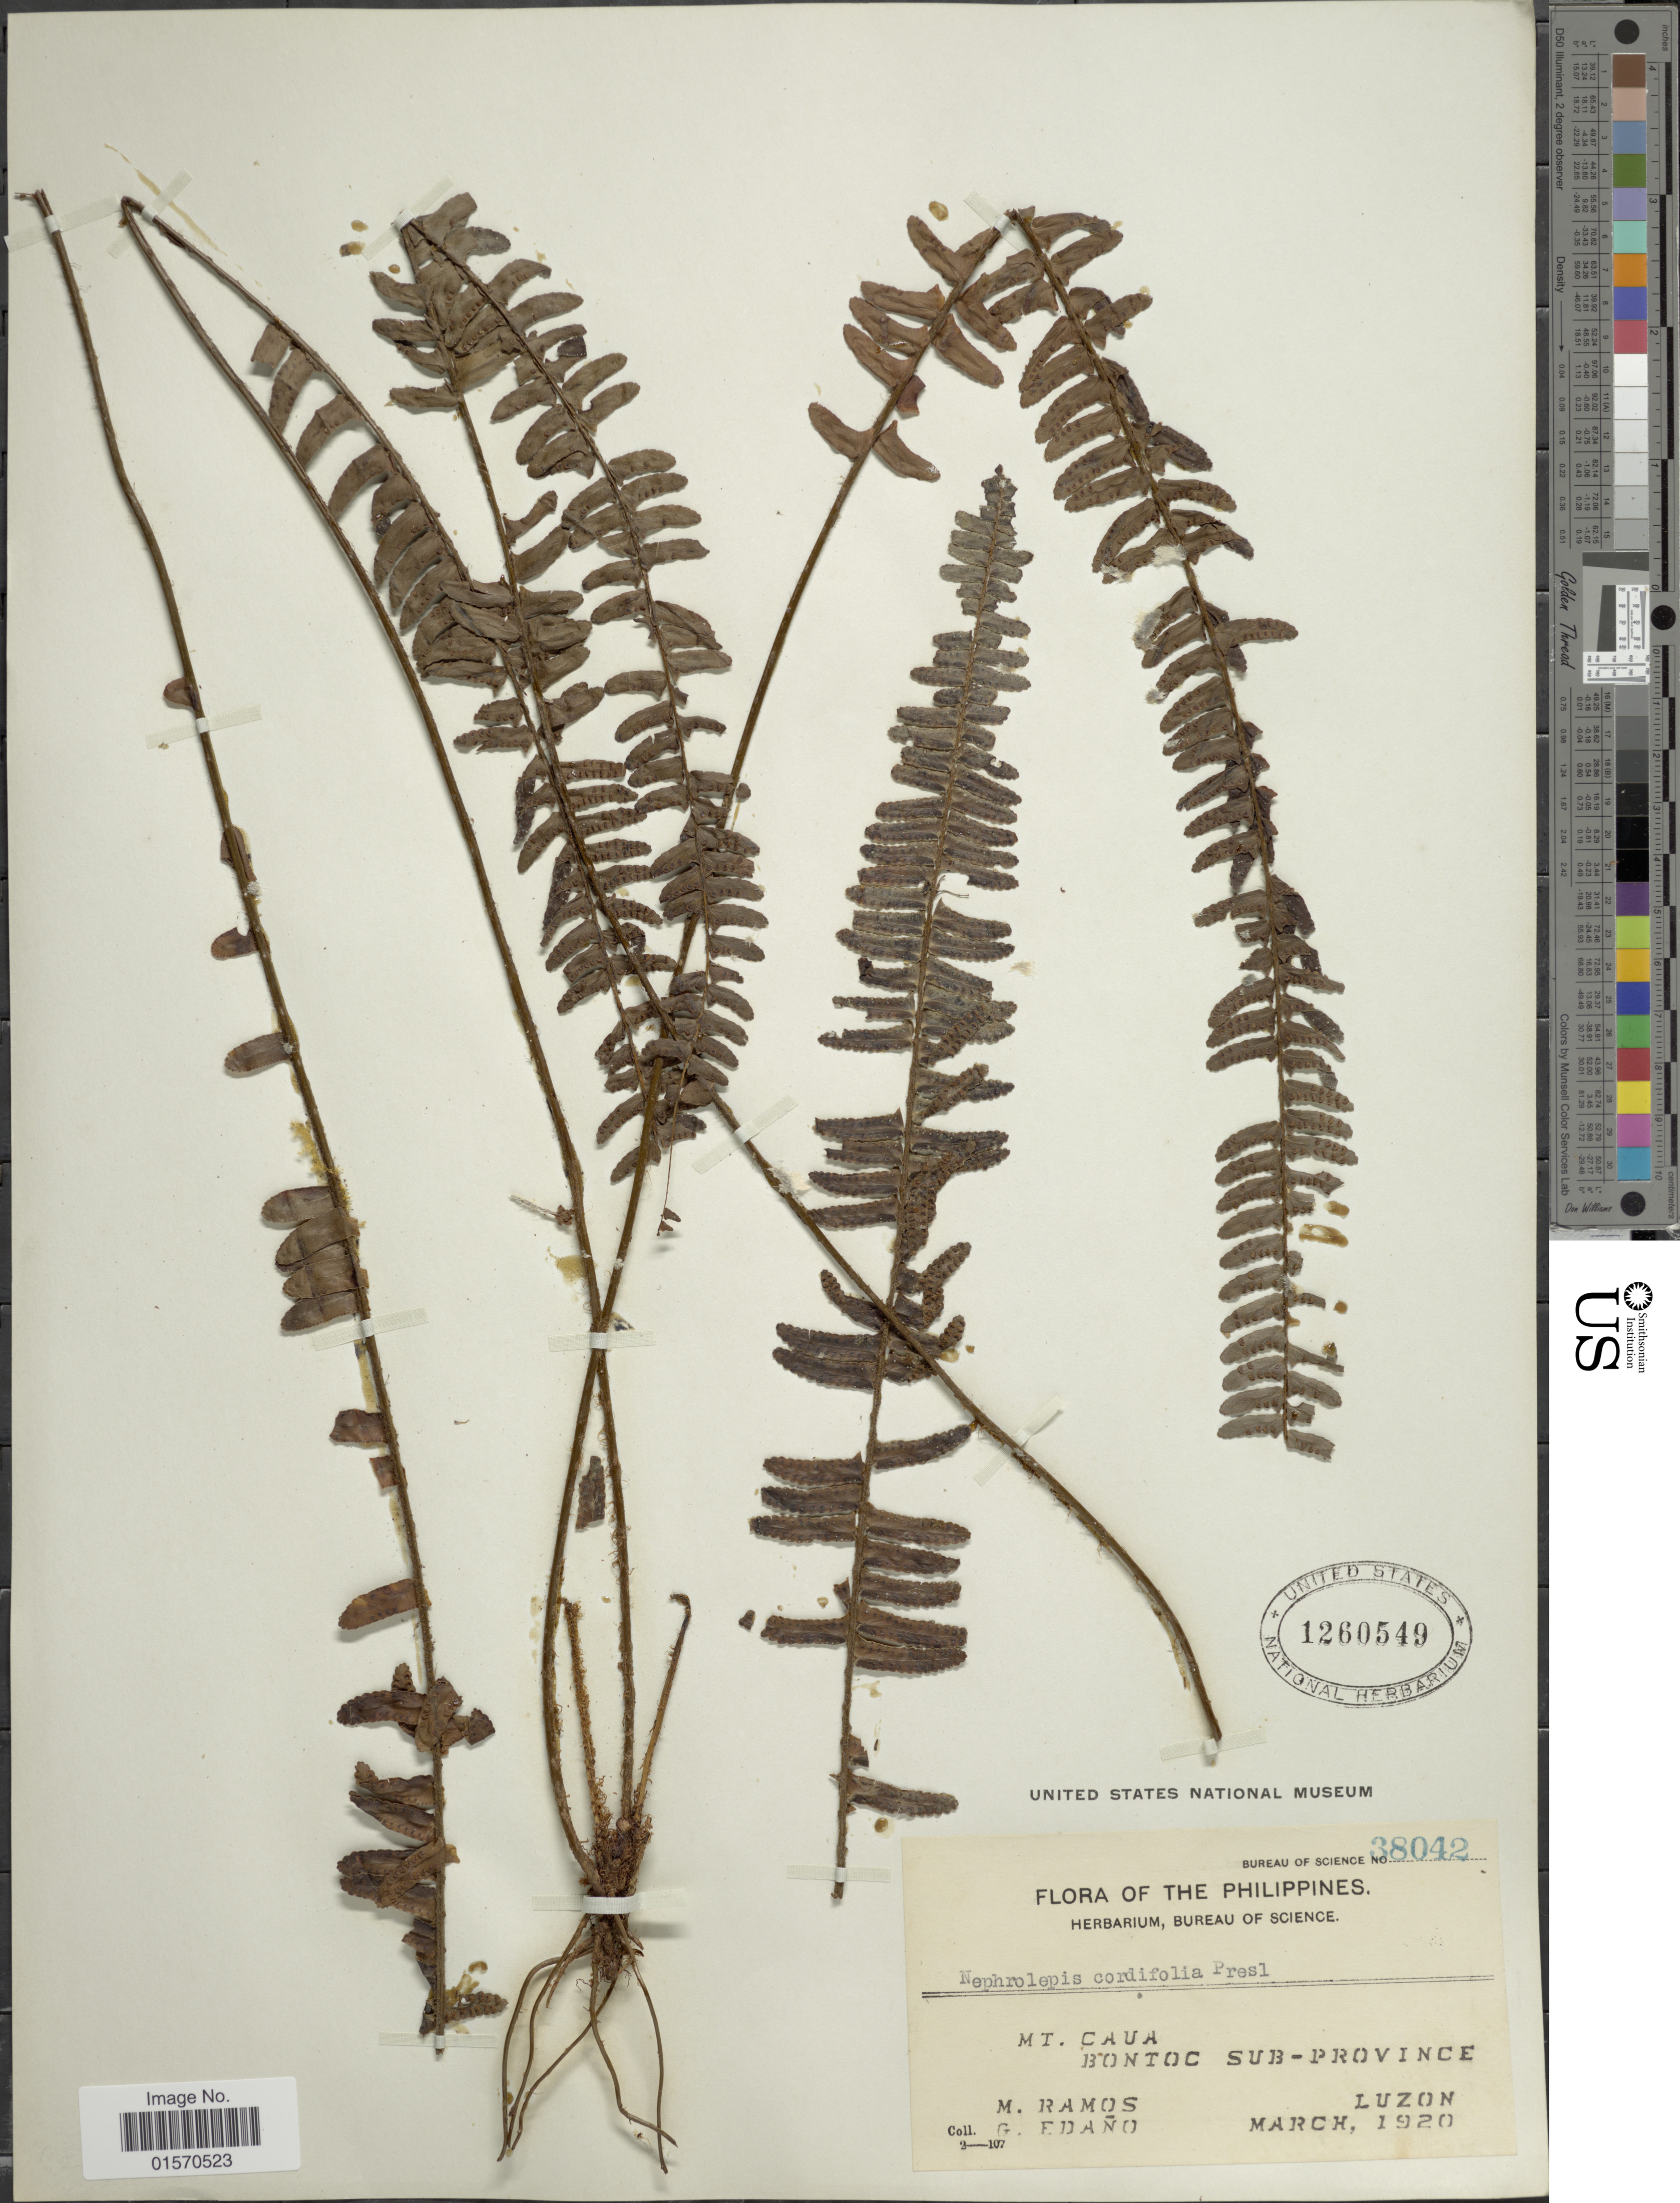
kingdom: Plantae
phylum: Tracheophyta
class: Polypodiopsida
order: Polypodiales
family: Nephrolepidaceae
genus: Nephrolepis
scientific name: Nephrolepis cordifolia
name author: (L.) C. Presl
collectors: M. Ramos & G. Edaño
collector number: Bureau of Science 38042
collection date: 1920-03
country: Philippines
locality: Mt. Caua. Bontoc Sub-Province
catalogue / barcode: US 1260549